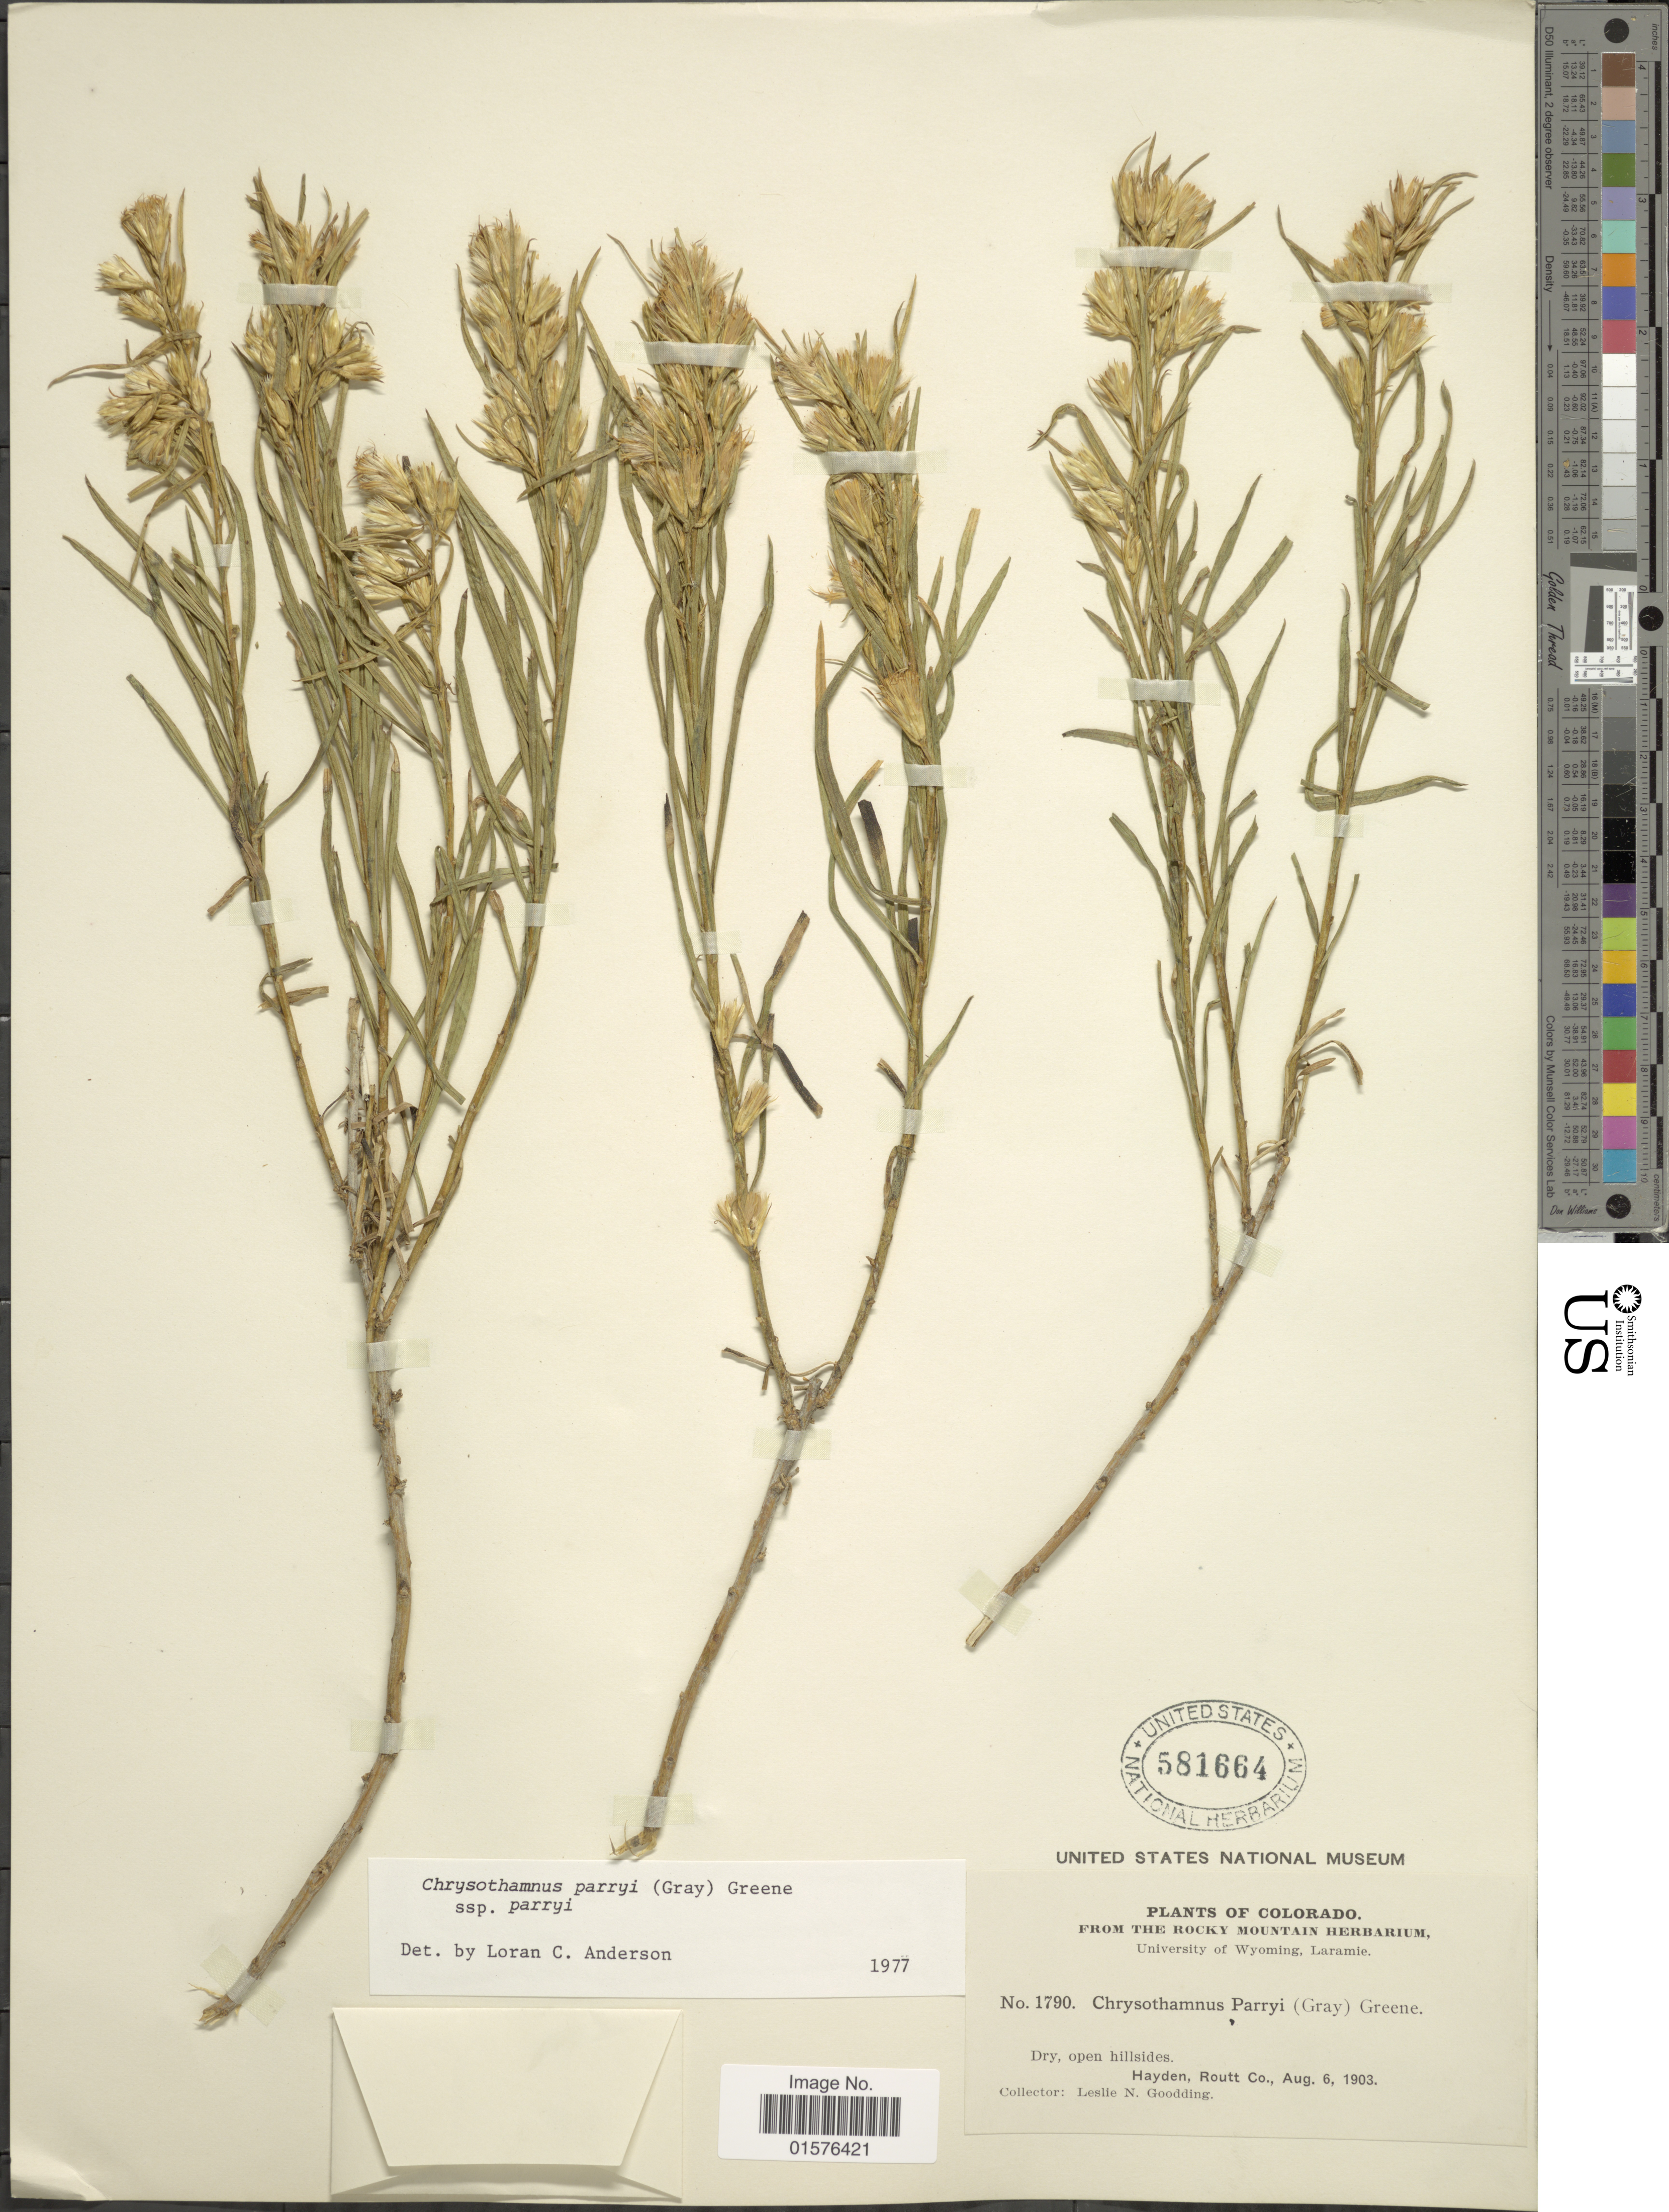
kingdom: Plantae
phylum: Tracheophyta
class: Magnoliopsida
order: Asterales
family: Asteraceae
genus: Ericameria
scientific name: Ericameria parryi var. parryi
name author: (A. Gray) G.L. Nesom & G.I. Baird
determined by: Urbatsch, Lowell E., Curator (LSU), Louisiana State University (UNITED STATES)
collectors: L. N. Goodding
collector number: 1790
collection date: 1903-08-06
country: United States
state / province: Colorado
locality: Hayden, Routt Co.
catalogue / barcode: US 581664